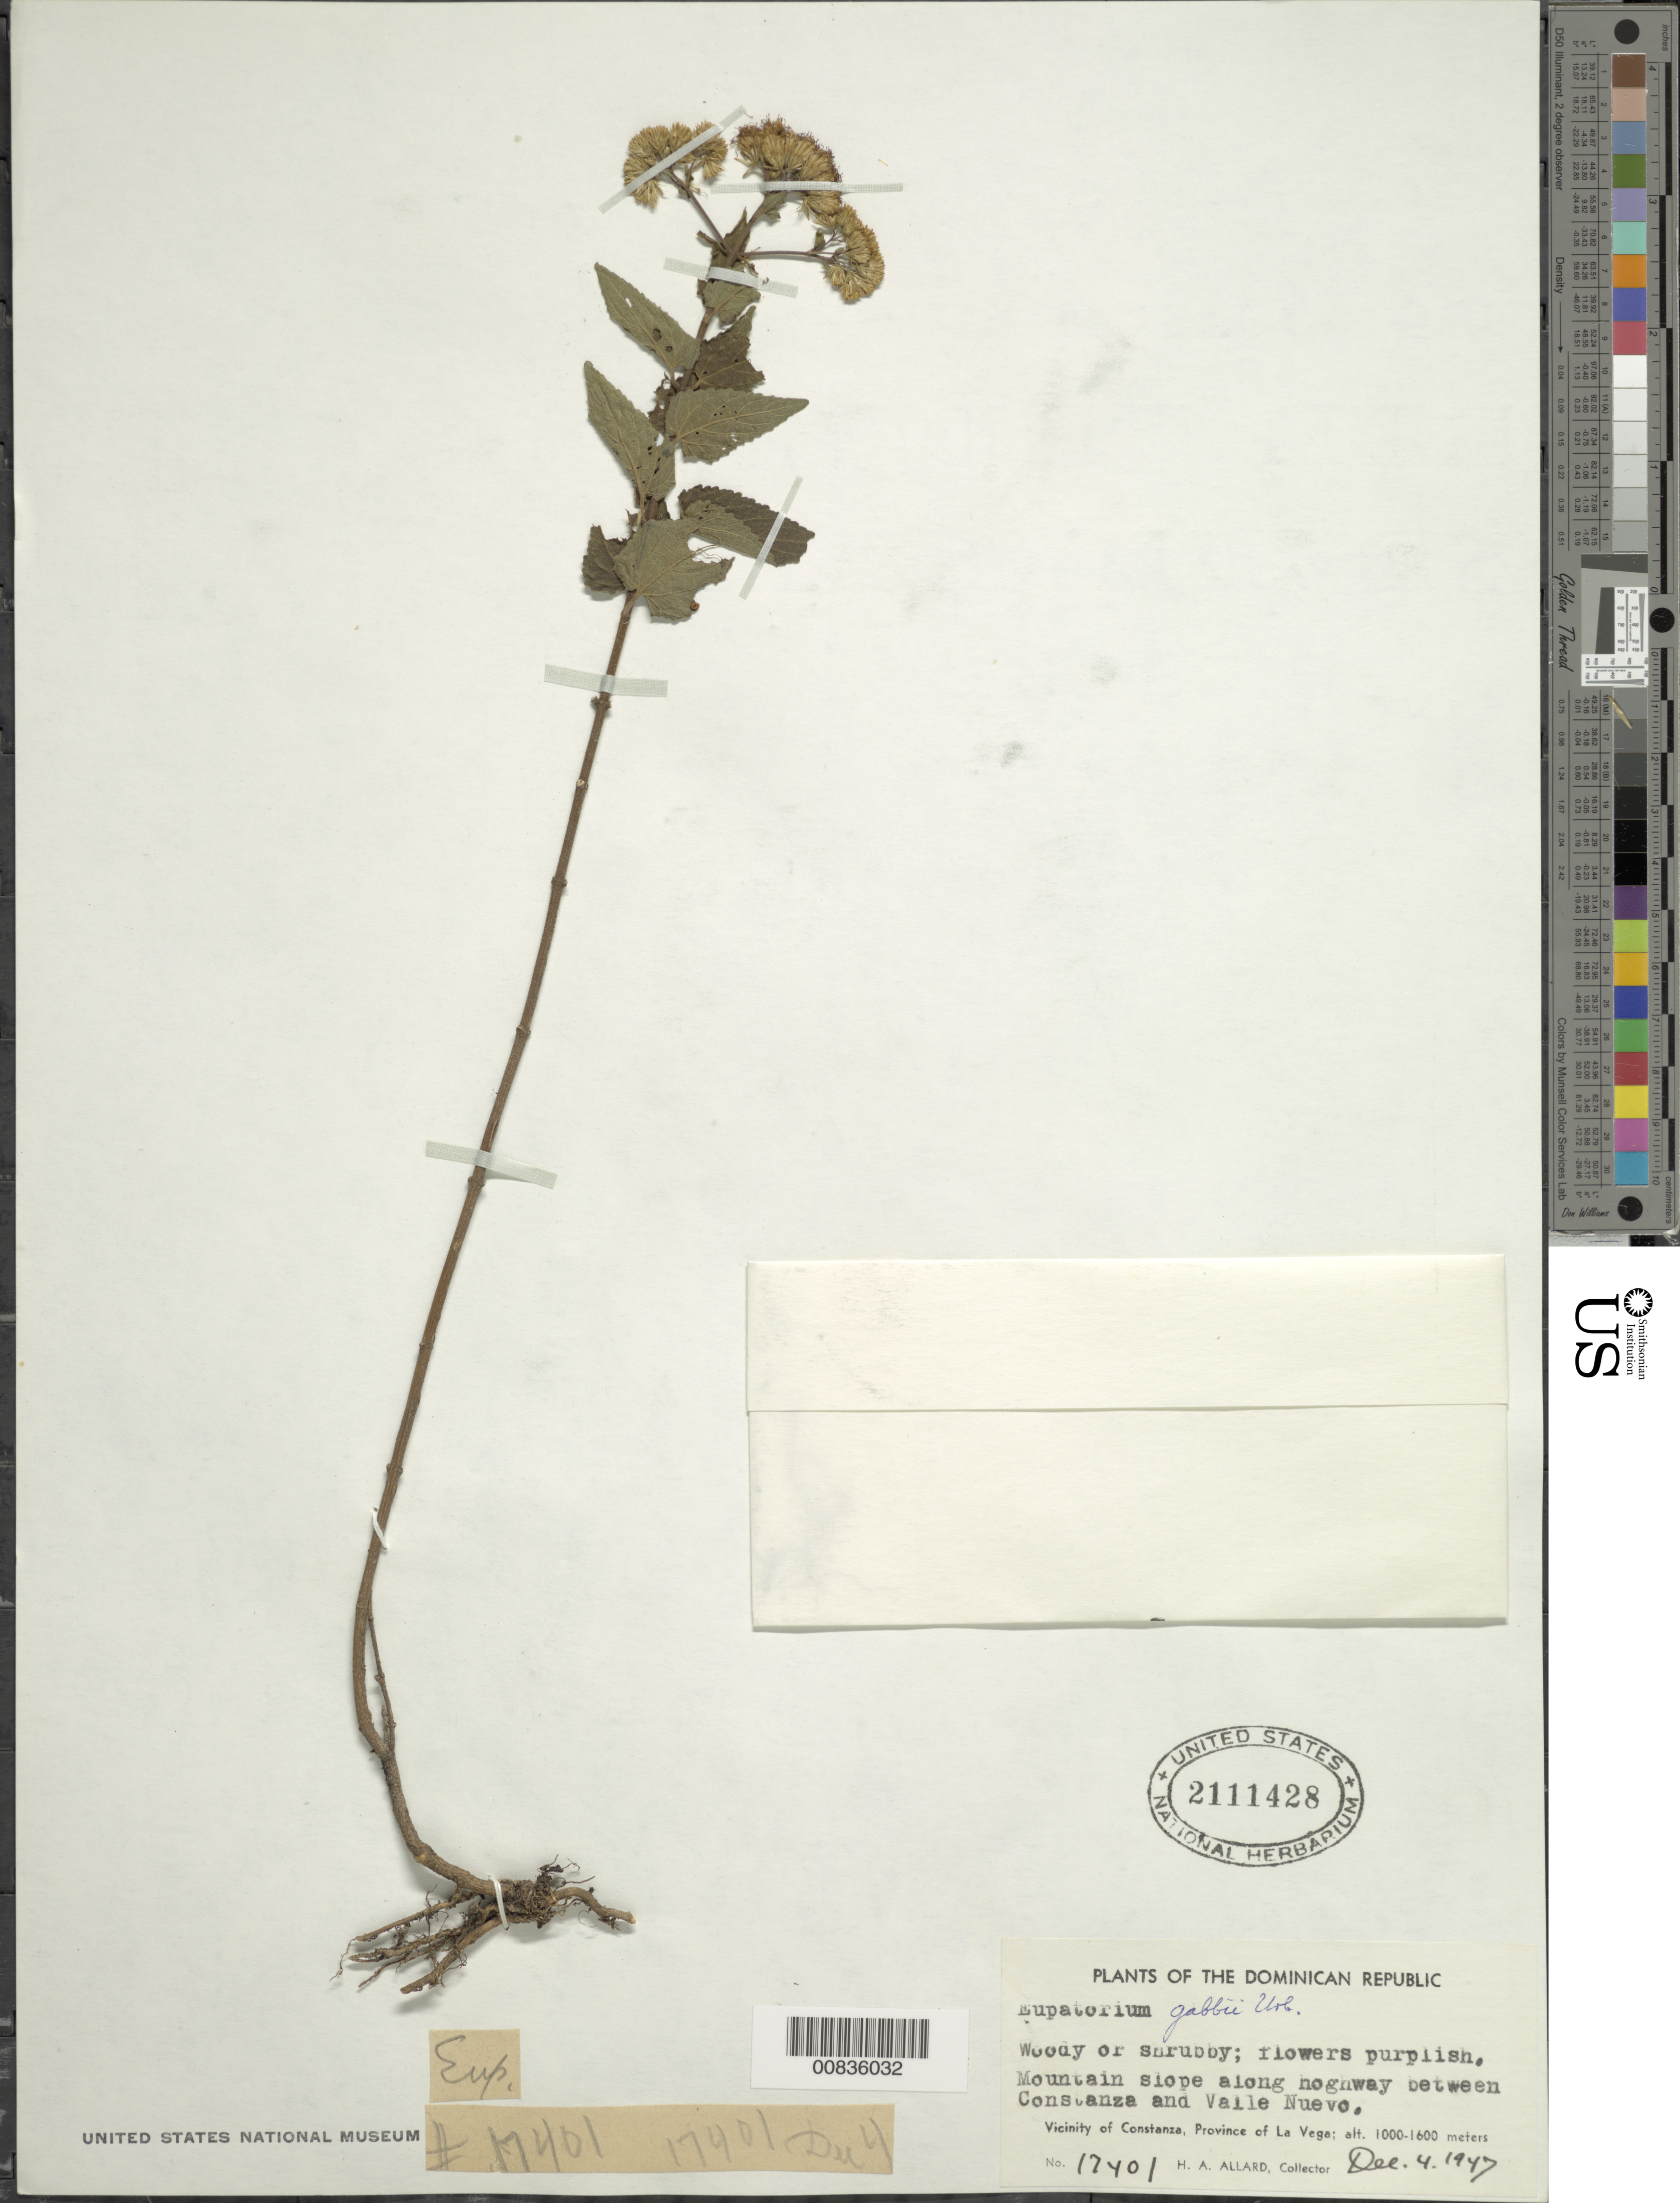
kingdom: Plantae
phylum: Tracheophyta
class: Magnoliopsida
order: Asterales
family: Asteraceae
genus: Koanophyllon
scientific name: Koanophyllon gabbii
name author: (Urb.) R.M. King & H. Rob.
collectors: H. A. Allard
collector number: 17401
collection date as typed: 04 Dec 1947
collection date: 1947-12-04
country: Dominican Republic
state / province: La Vega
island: Hispaniola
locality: Vicinity of Constanza, along highway between Constanza and Valle Nuevo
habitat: Mountain slope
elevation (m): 1000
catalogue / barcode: US 2111428